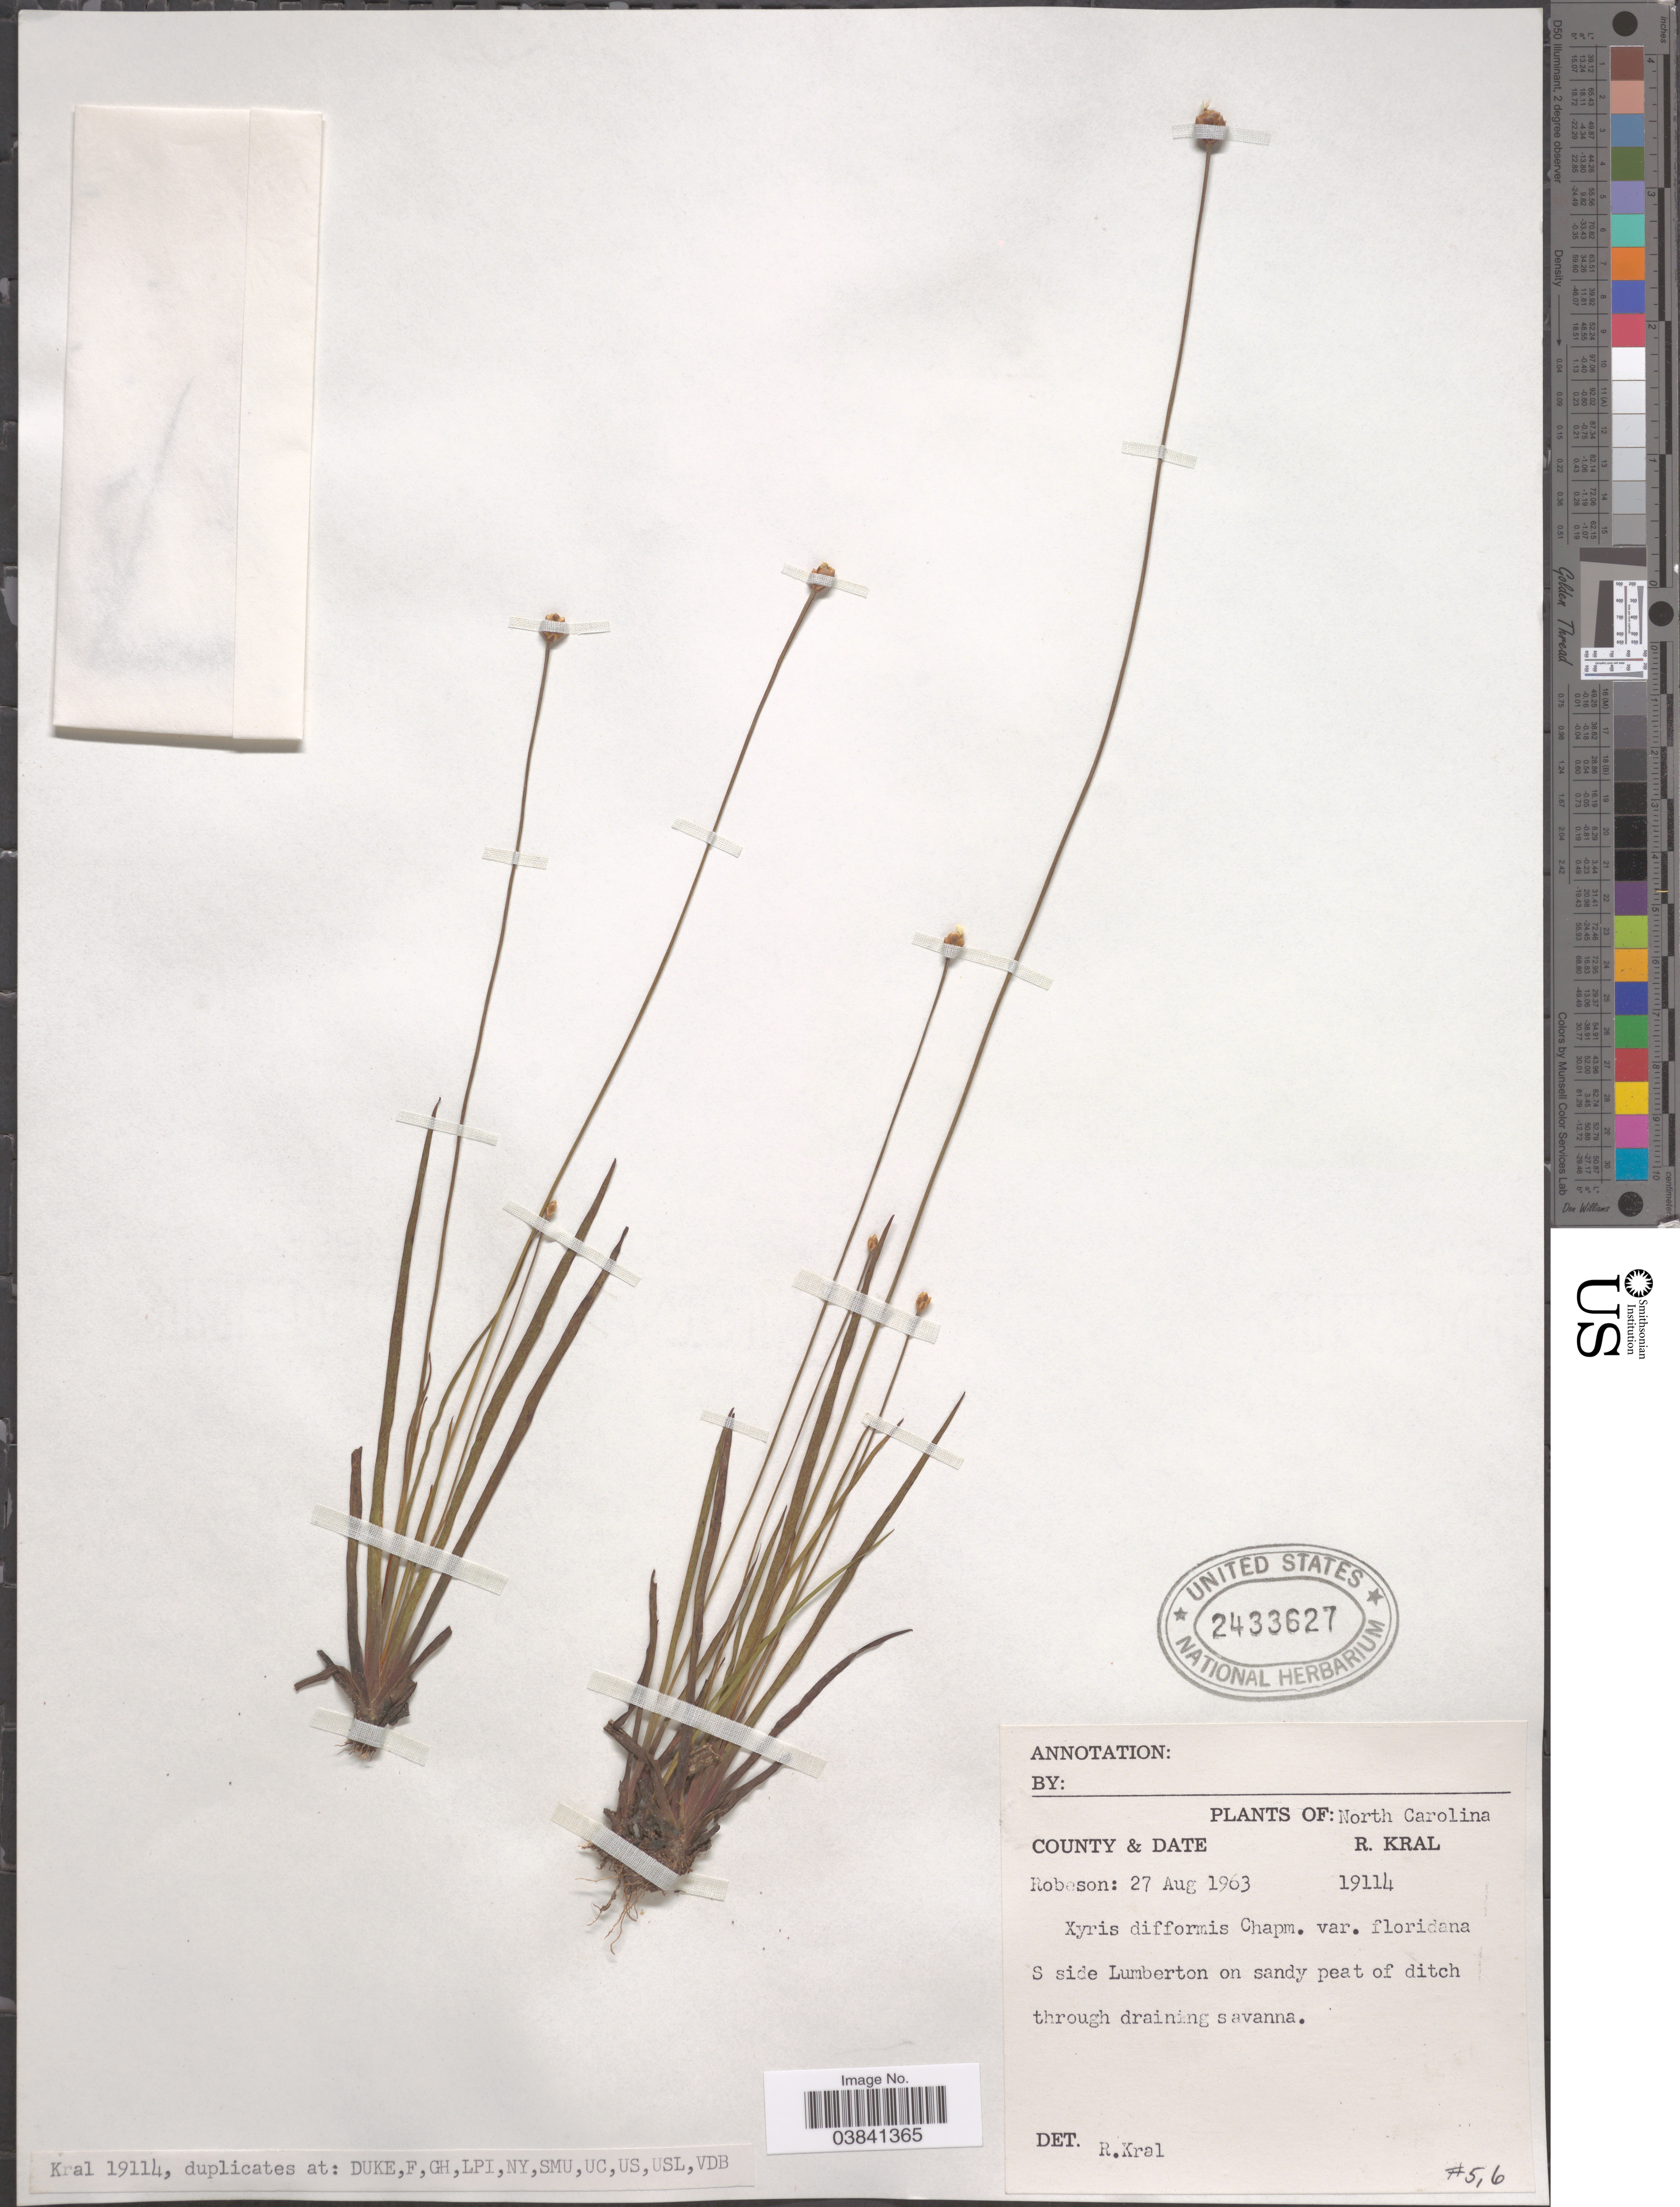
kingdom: Plantae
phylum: Tracheophyta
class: Liliopsida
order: Poales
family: Xyridaceae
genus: Xyris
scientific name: Xyris difformis var. floridana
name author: Kral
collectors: R. Kral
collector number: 19114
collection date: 1963-08-27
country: United States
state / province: North Carolina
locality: County Robeson: S side Lumberton.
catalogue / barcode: US 2433627